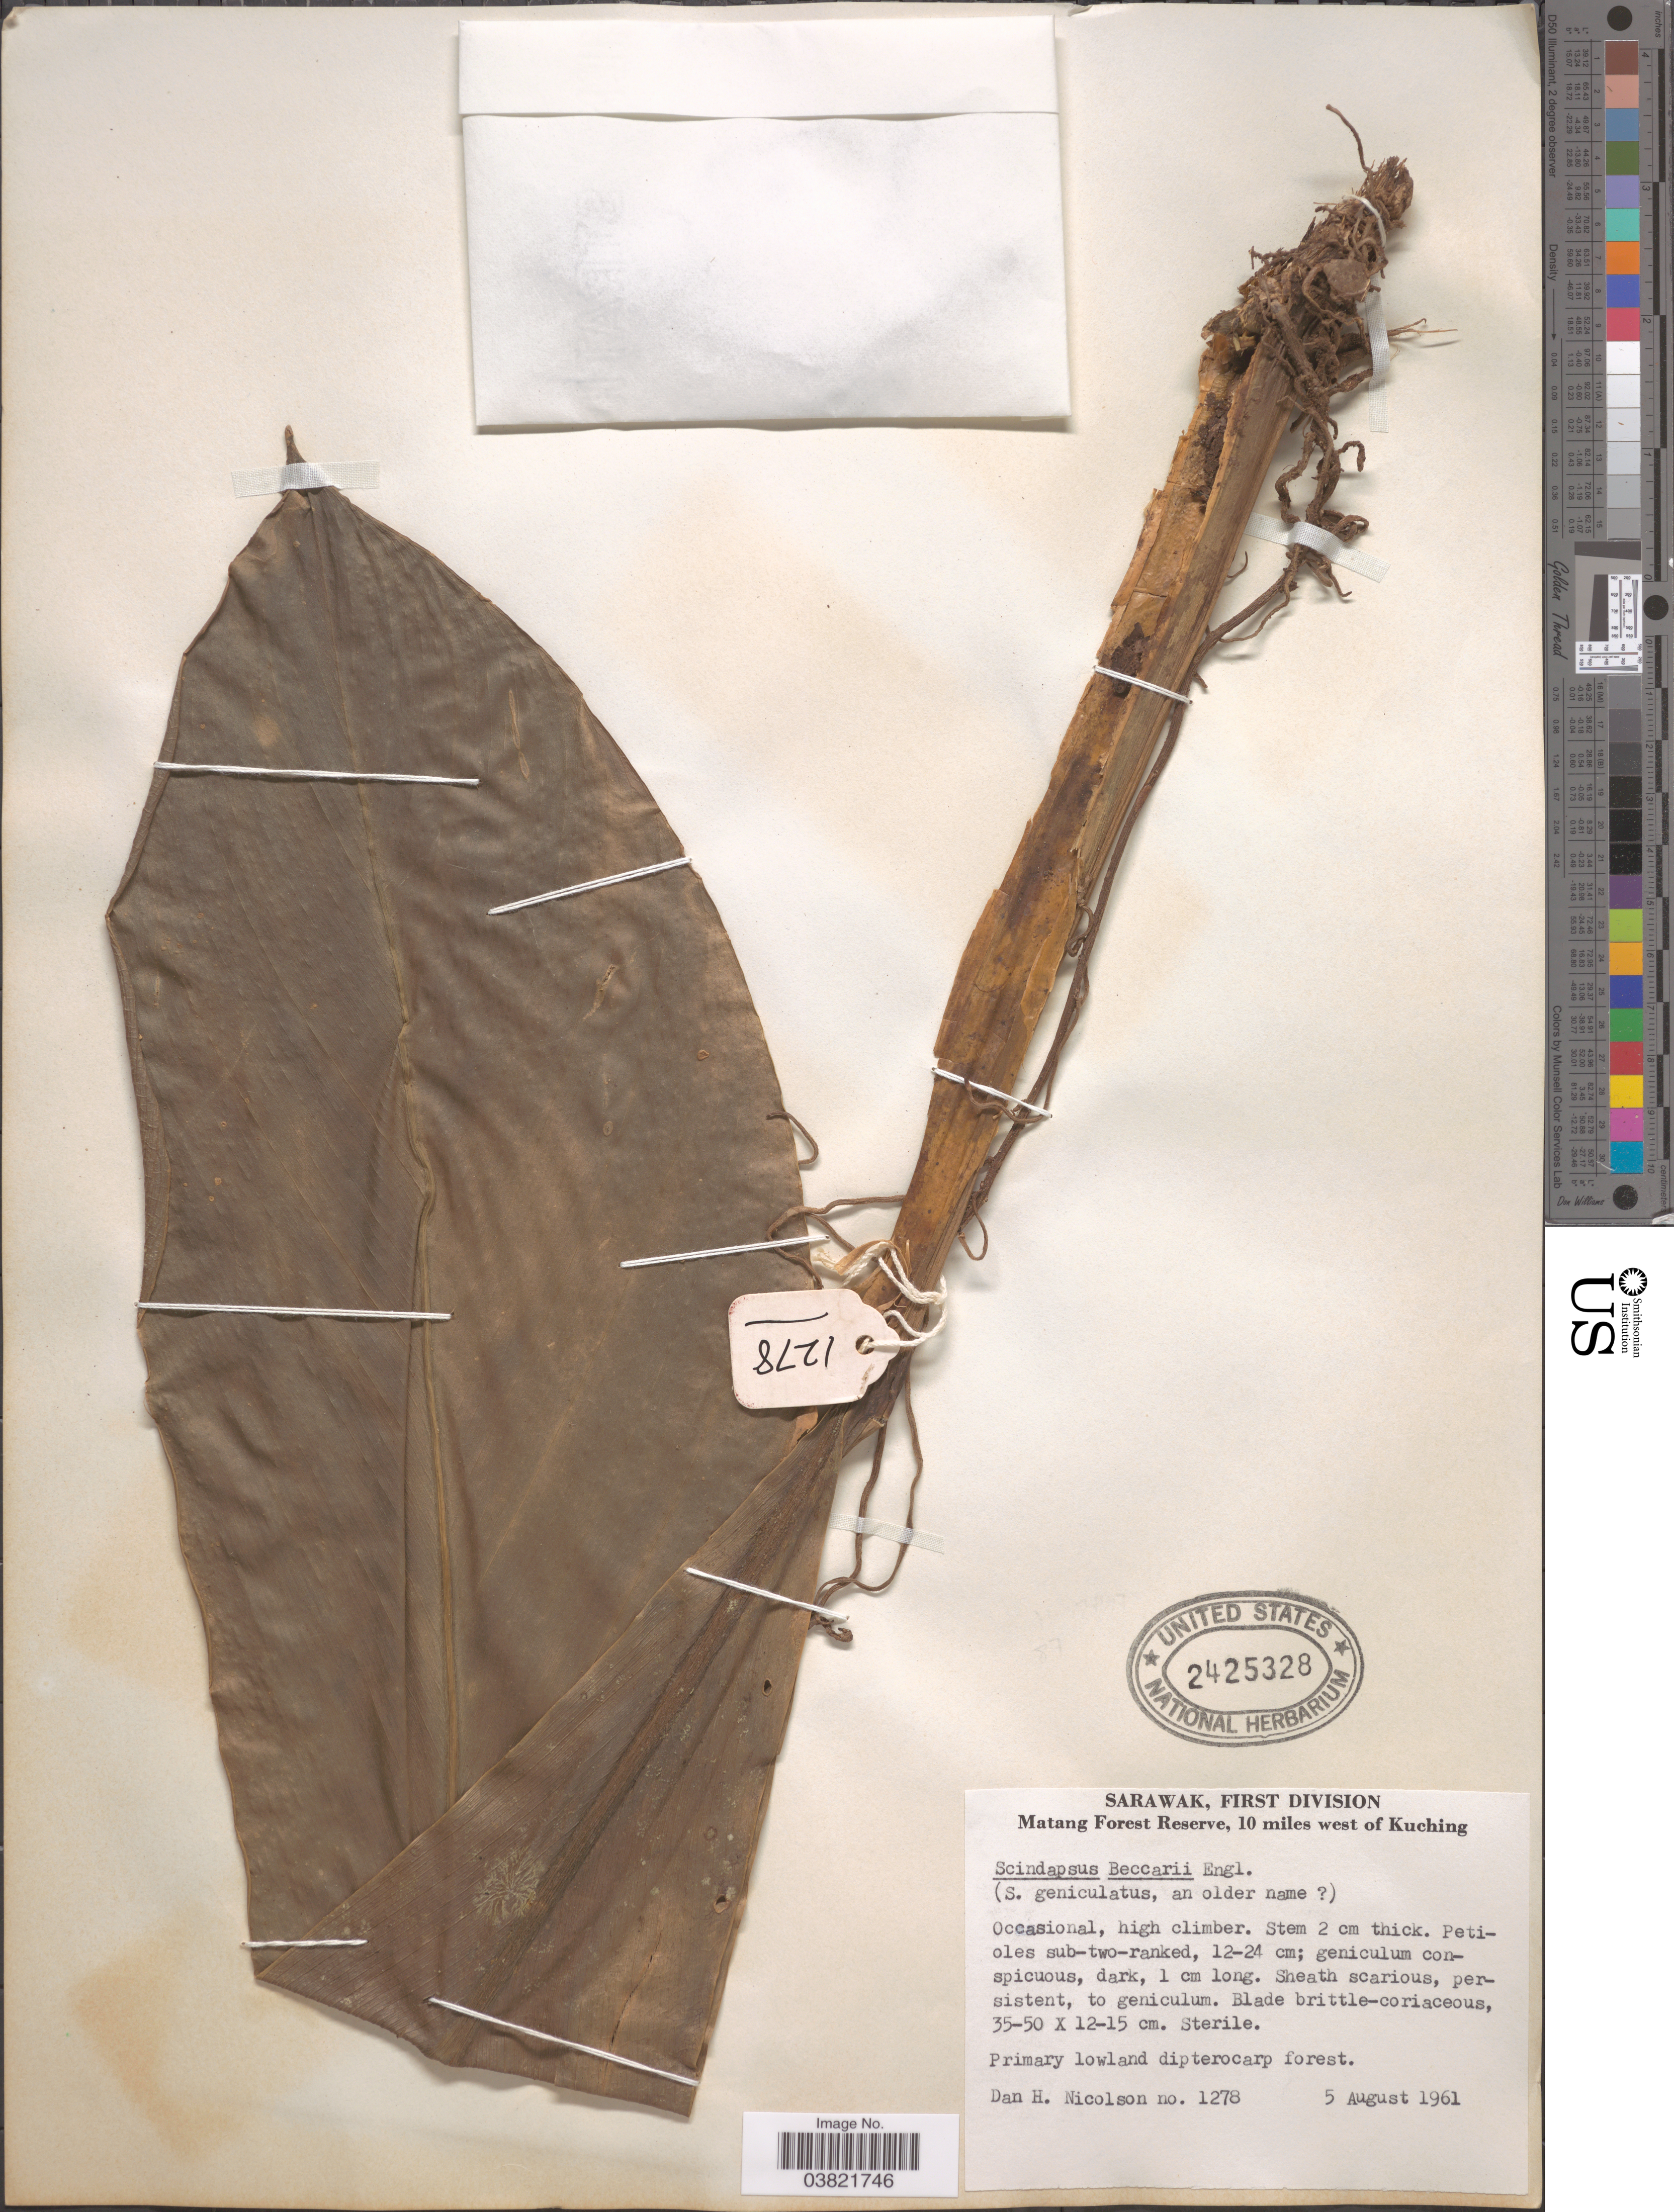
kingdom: Plantae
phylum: Tracheophyta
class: Liliopsida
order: Alismatales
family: Araceae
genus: Scindapsus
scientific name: Scindapsus beccarii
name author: Engl.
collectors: D. H. Nicolson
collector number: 1278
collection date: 1961-08-05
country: Malaysia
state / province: Sarawak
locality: First Division, Matang Forest Reserve, 10 miles west of Kuching.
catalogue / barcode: US 2425328